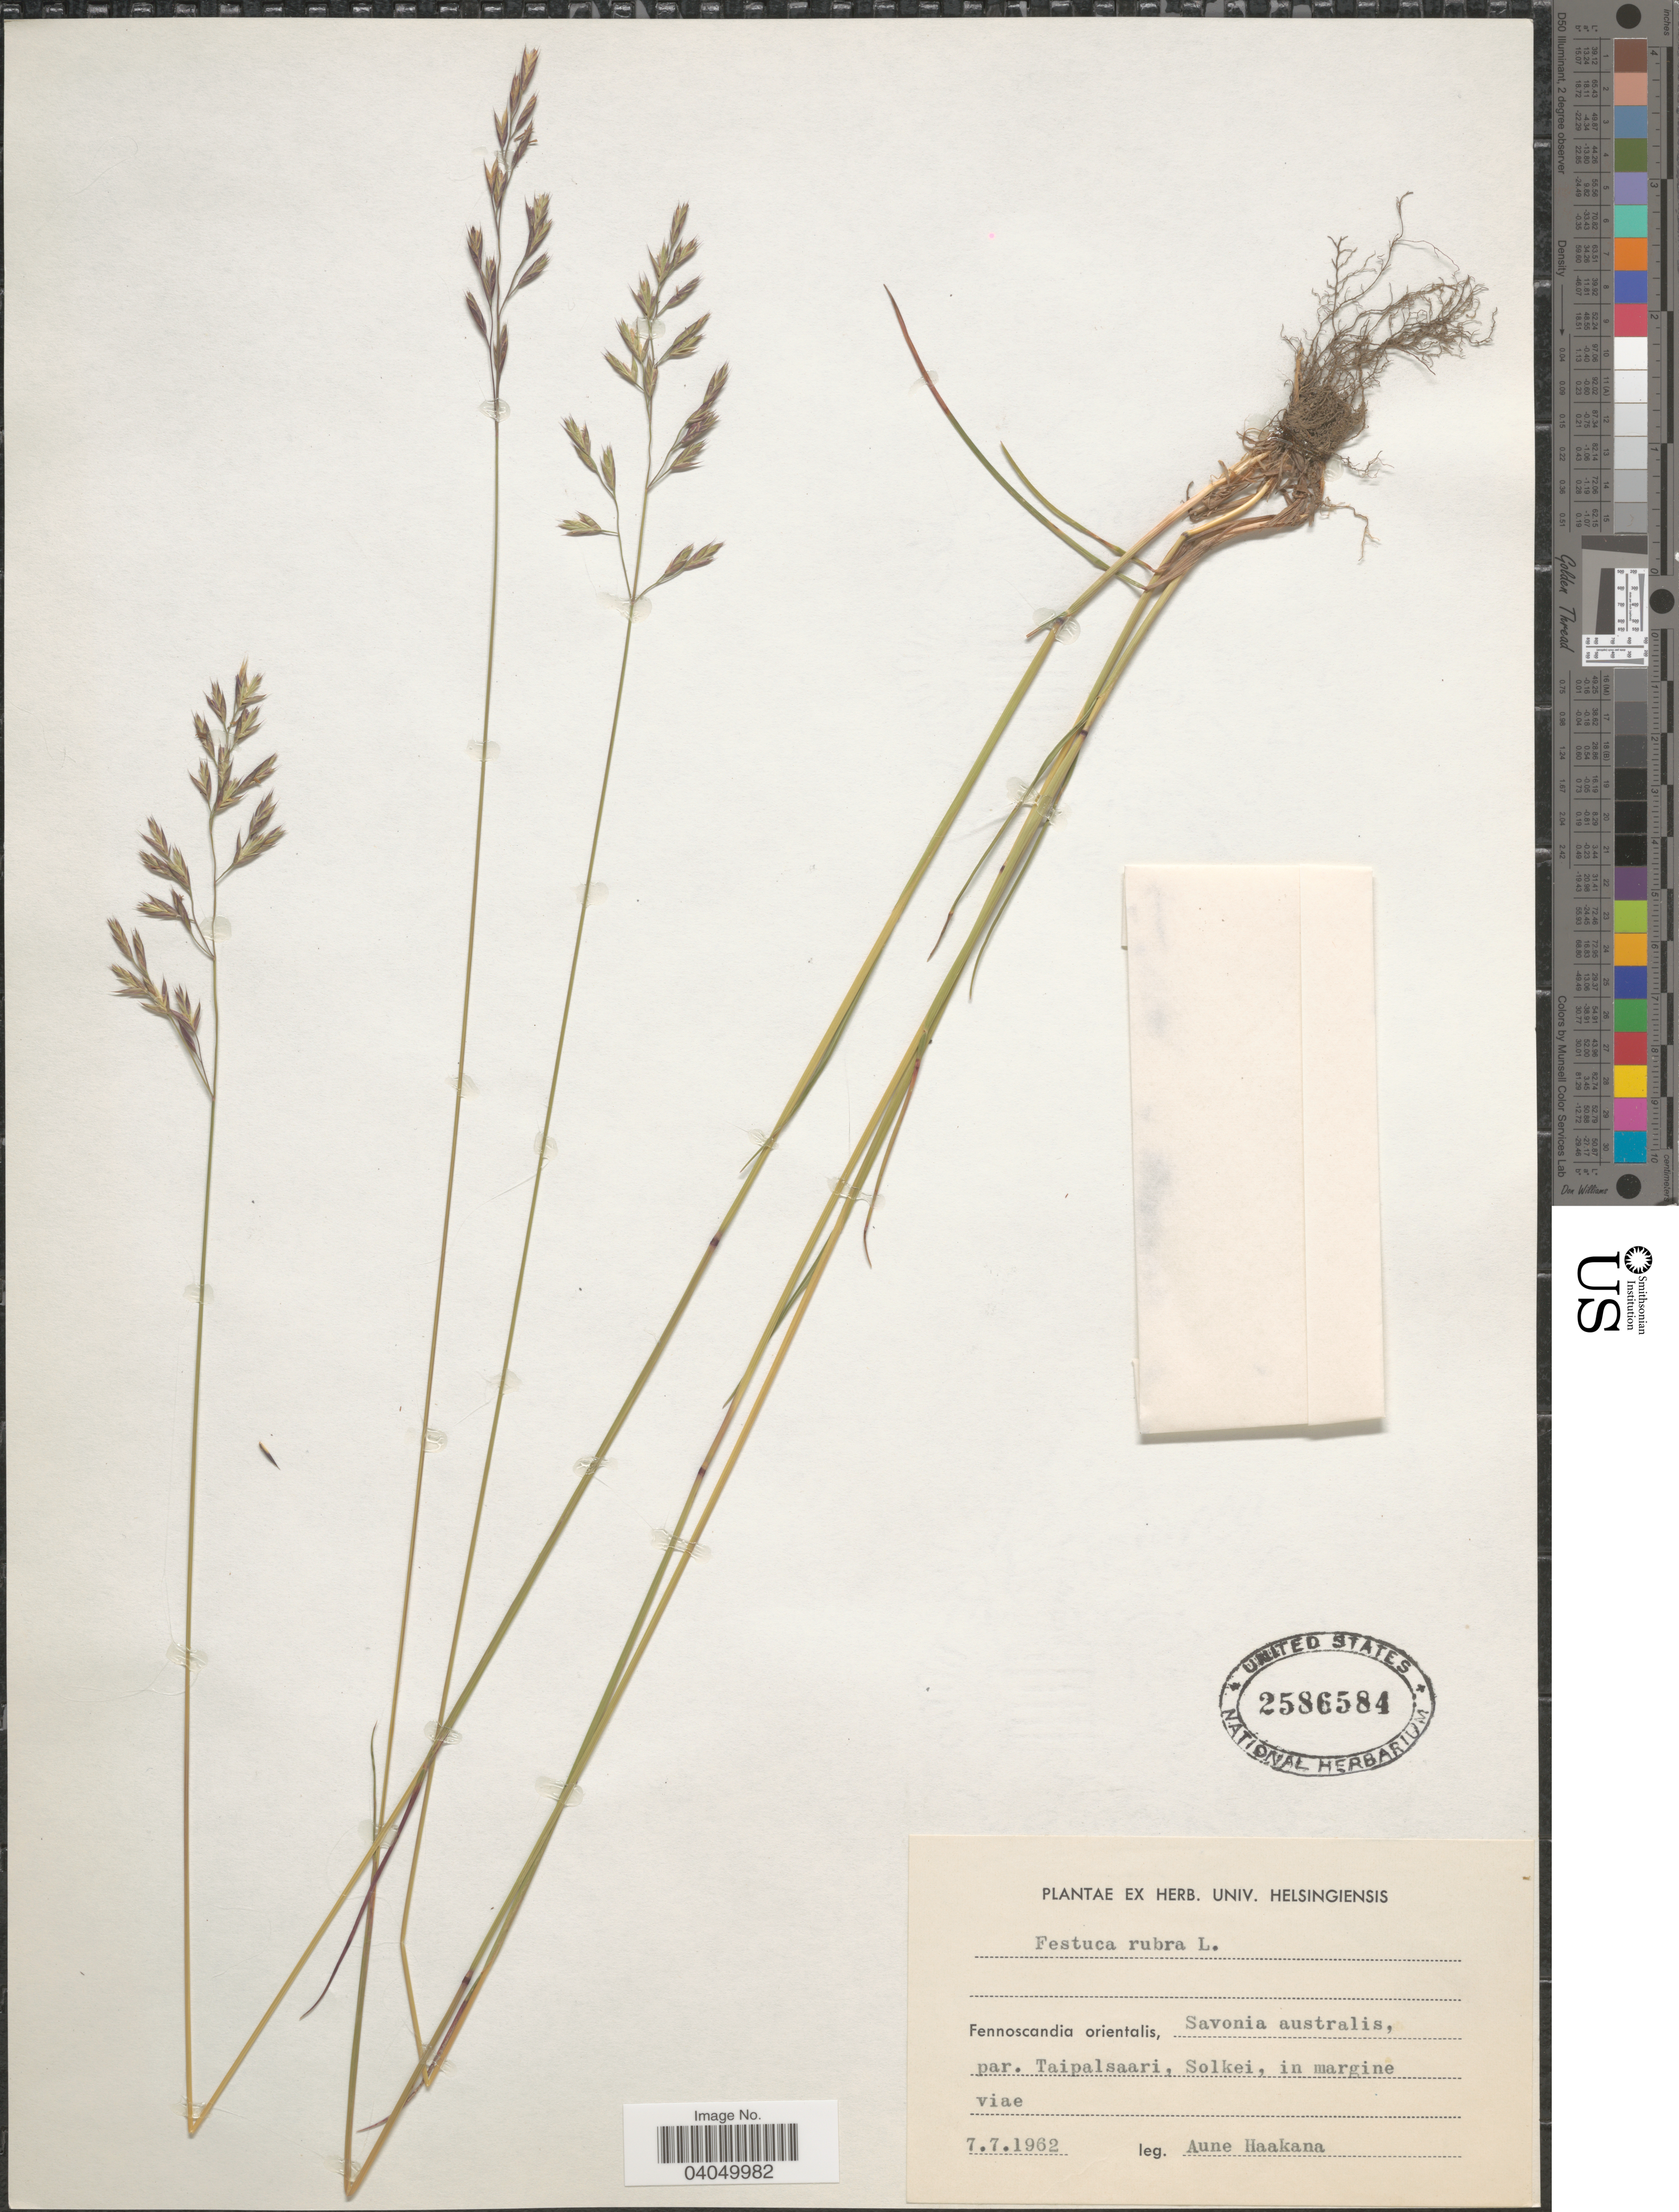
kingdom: Plantae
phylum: Tracheophyta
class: Liliopsida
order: Poales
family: Poaceae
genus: Festuca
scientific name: Festuca rubra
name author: L.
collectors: A. Haakana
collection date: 1962-07-07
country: Finland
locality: Fennoscandia orientalis, Savonia australis, par. Taipalsaari, Solkei, in margine viae.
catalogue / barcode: US 2586584